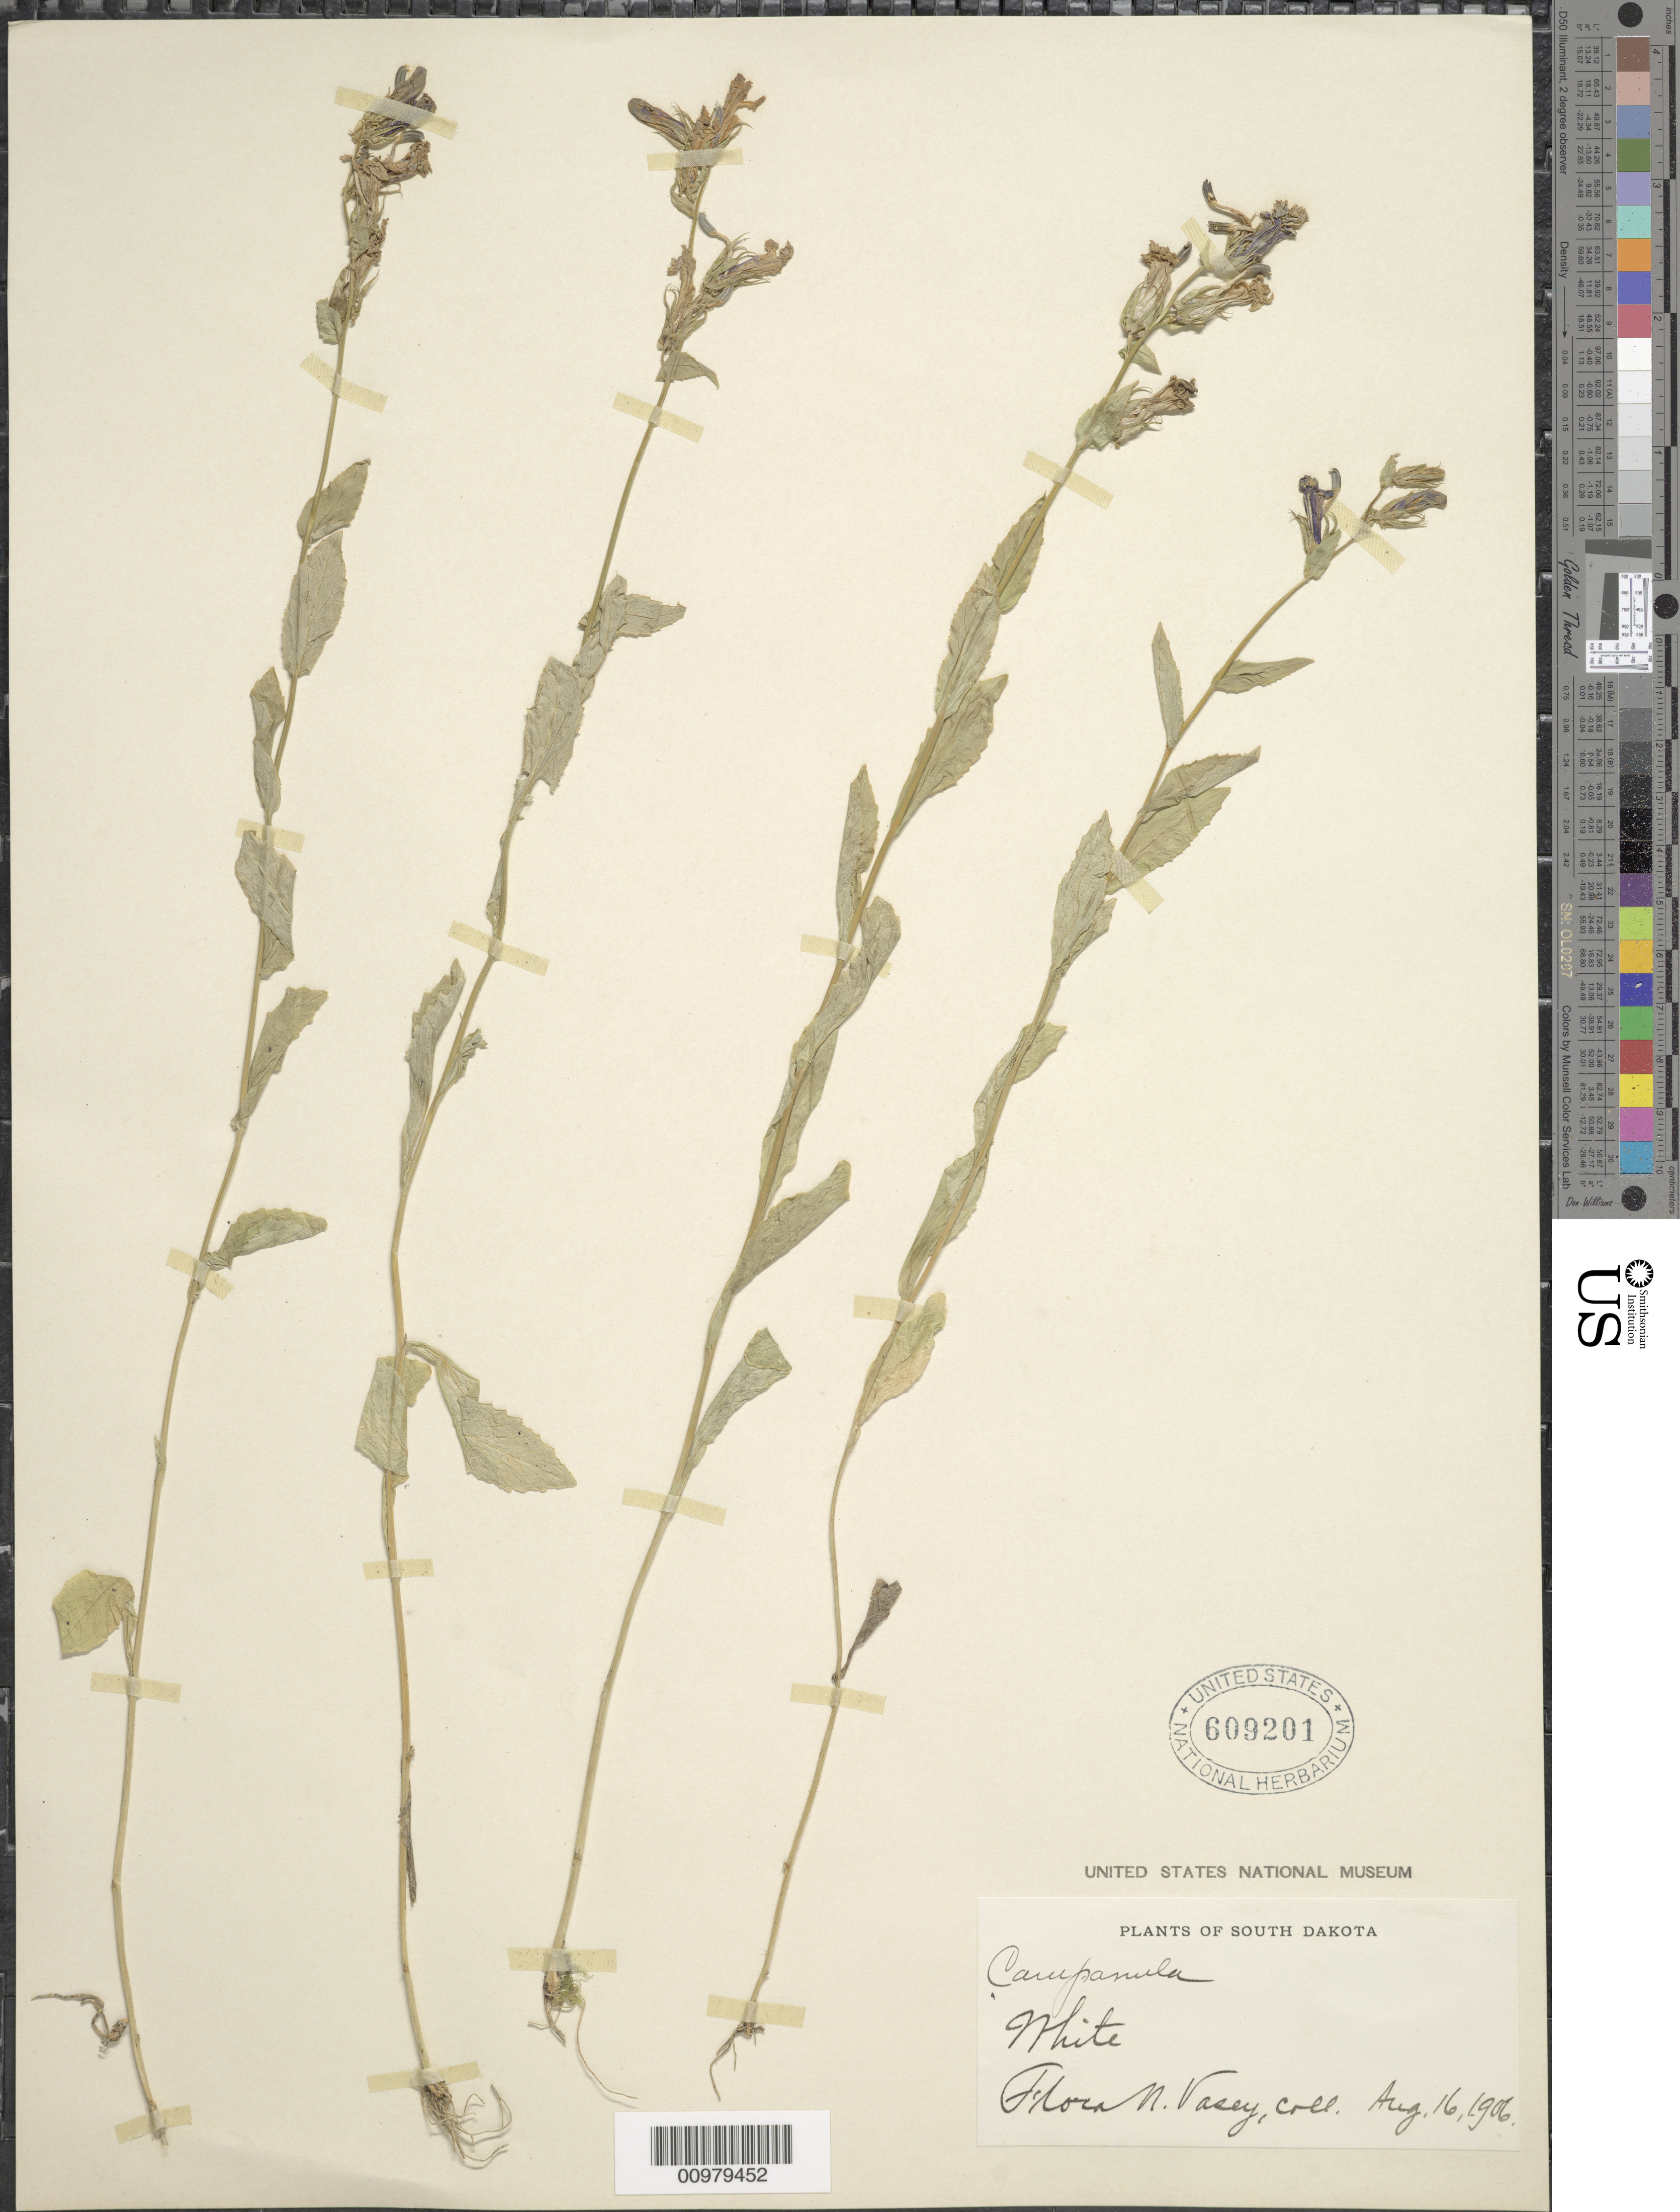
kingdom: Plantae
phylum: Tracheophyta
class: Magnoliopsida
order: Asterales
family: Campanulaceae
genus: Lobelia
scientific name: Lobelia sp.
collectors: F. N. Vasey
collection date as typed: Aug. 16, 1906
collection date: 1906-08-16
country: United States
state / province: South Dakota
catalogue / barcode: US 609201